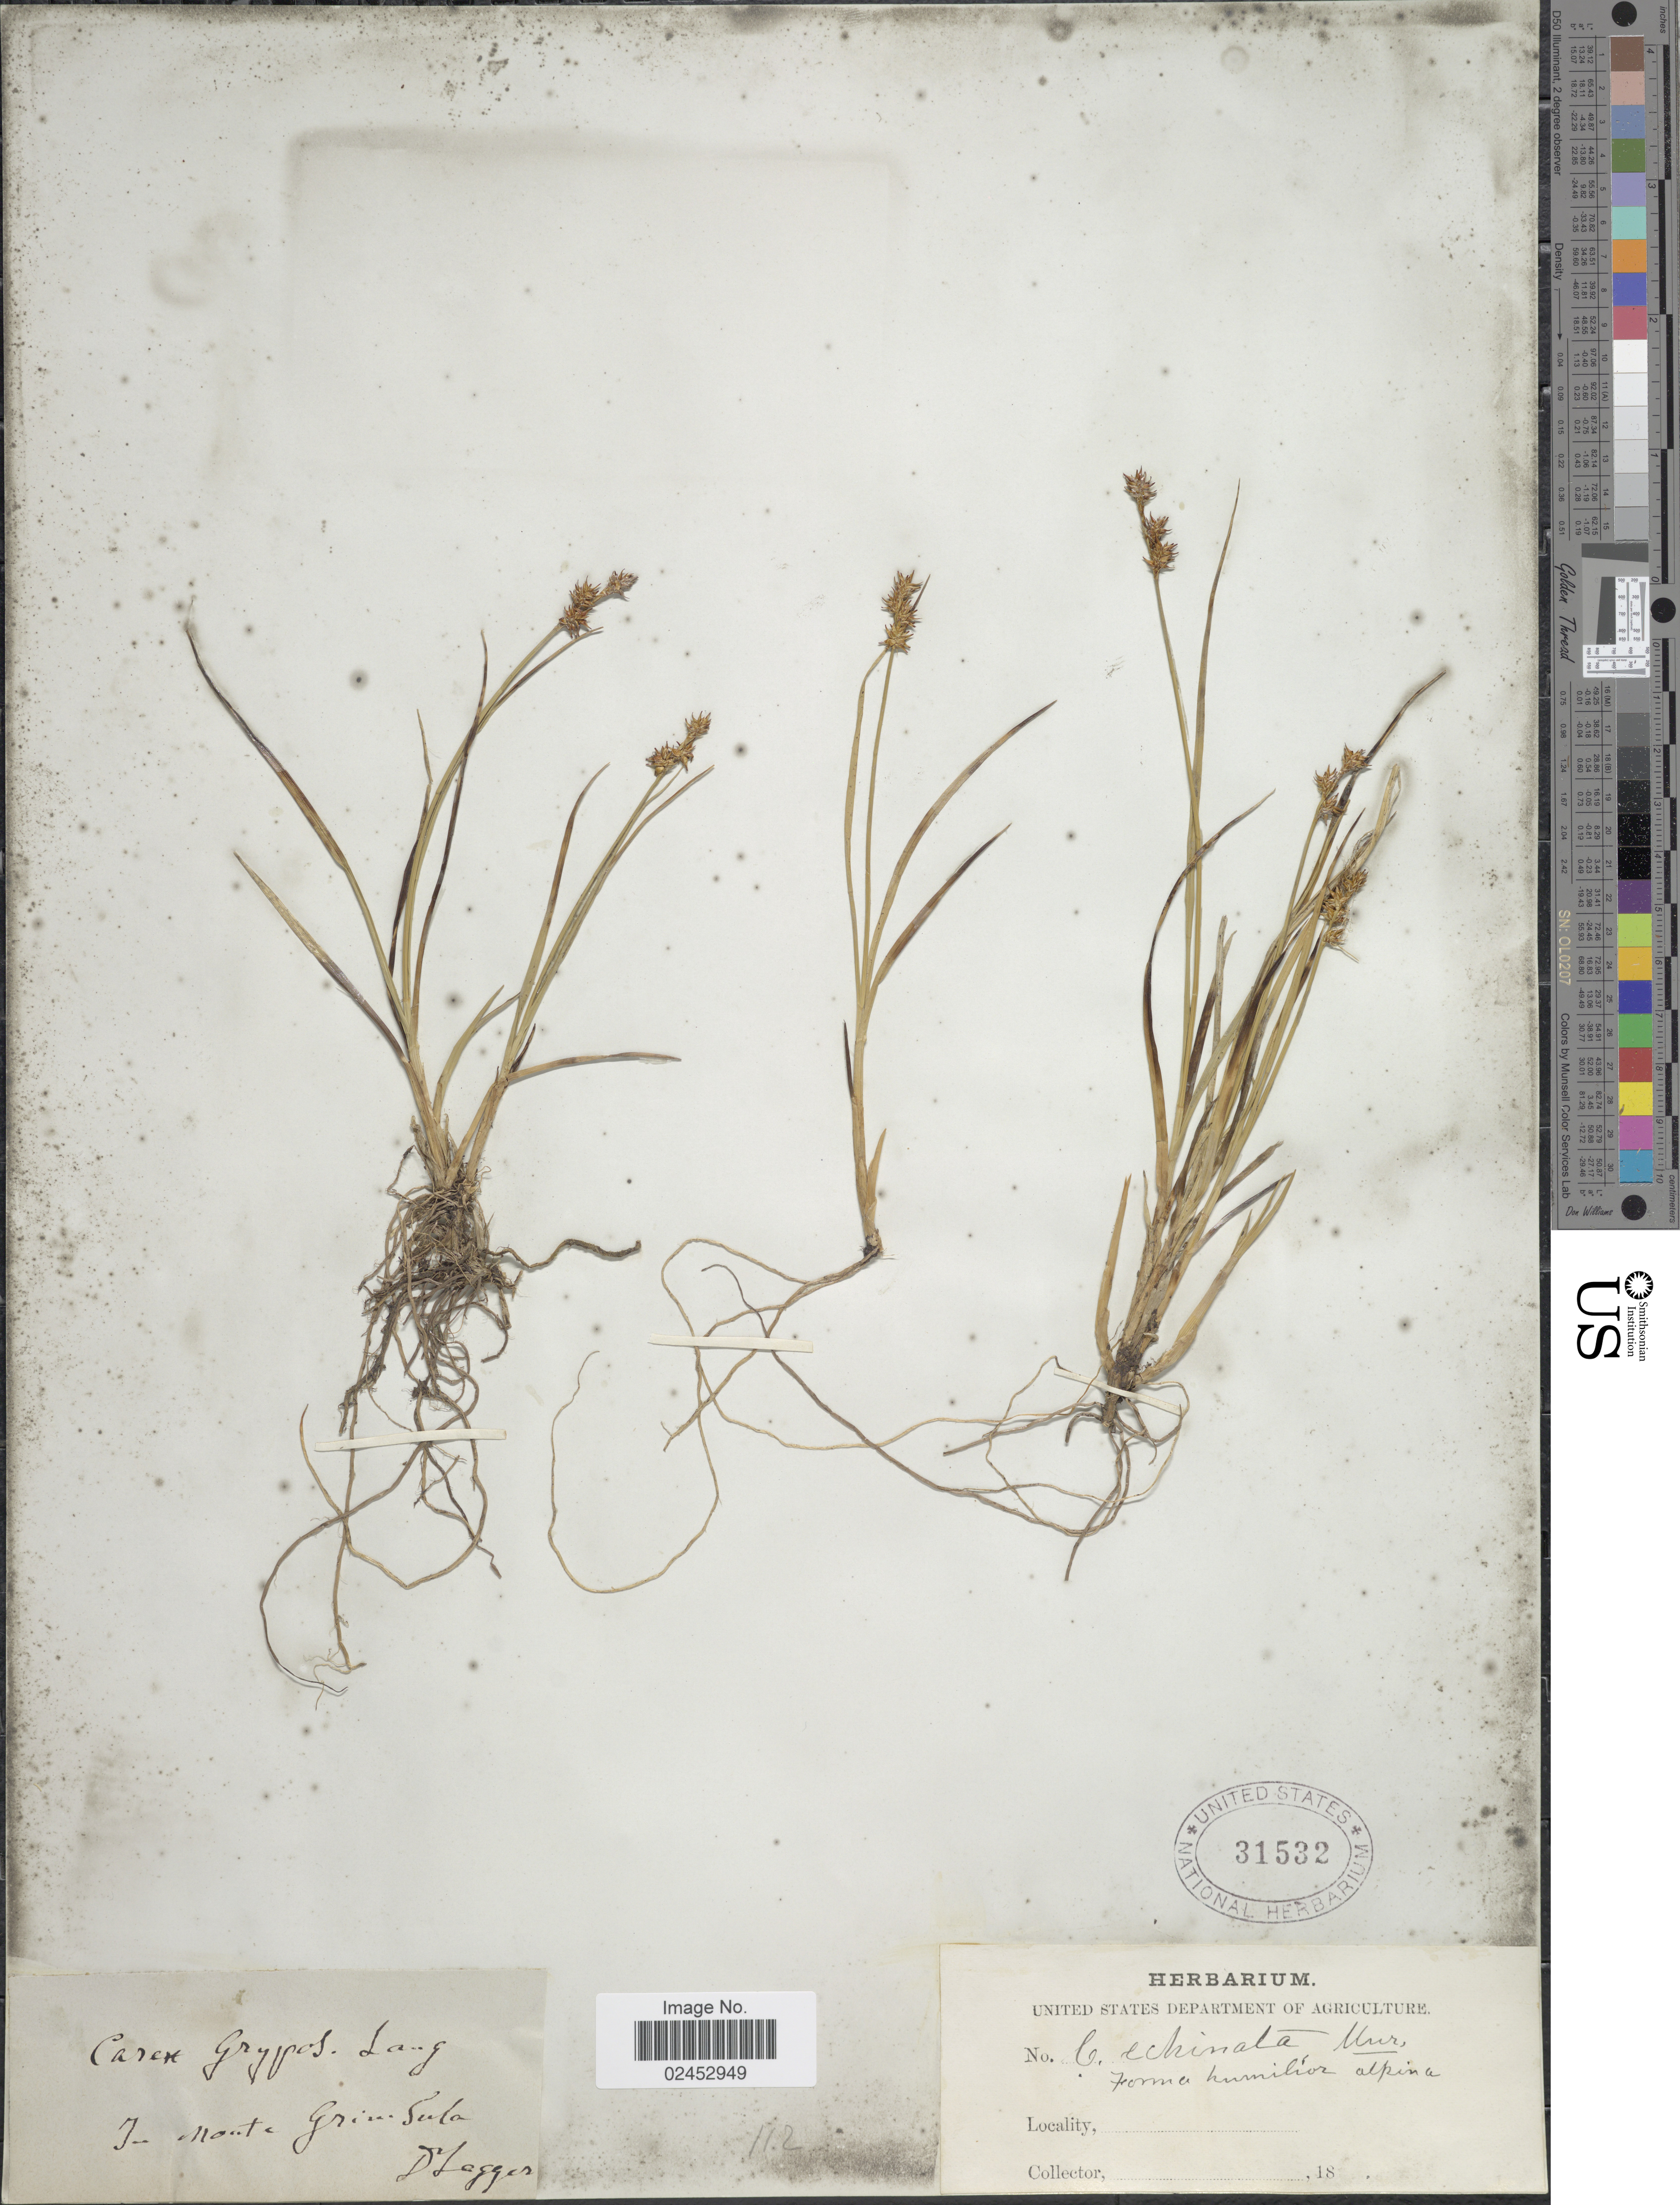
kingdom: Plantae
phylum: Tracheophyta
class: Liliopsida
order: Poales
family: Cyperaceae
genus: Carex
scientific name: Carex echinata subsp. echinata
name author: Murray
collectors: F. Lagger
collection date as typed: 18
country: Switzerland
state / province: Valais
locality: In monte Grimsula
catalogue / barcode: US 31532